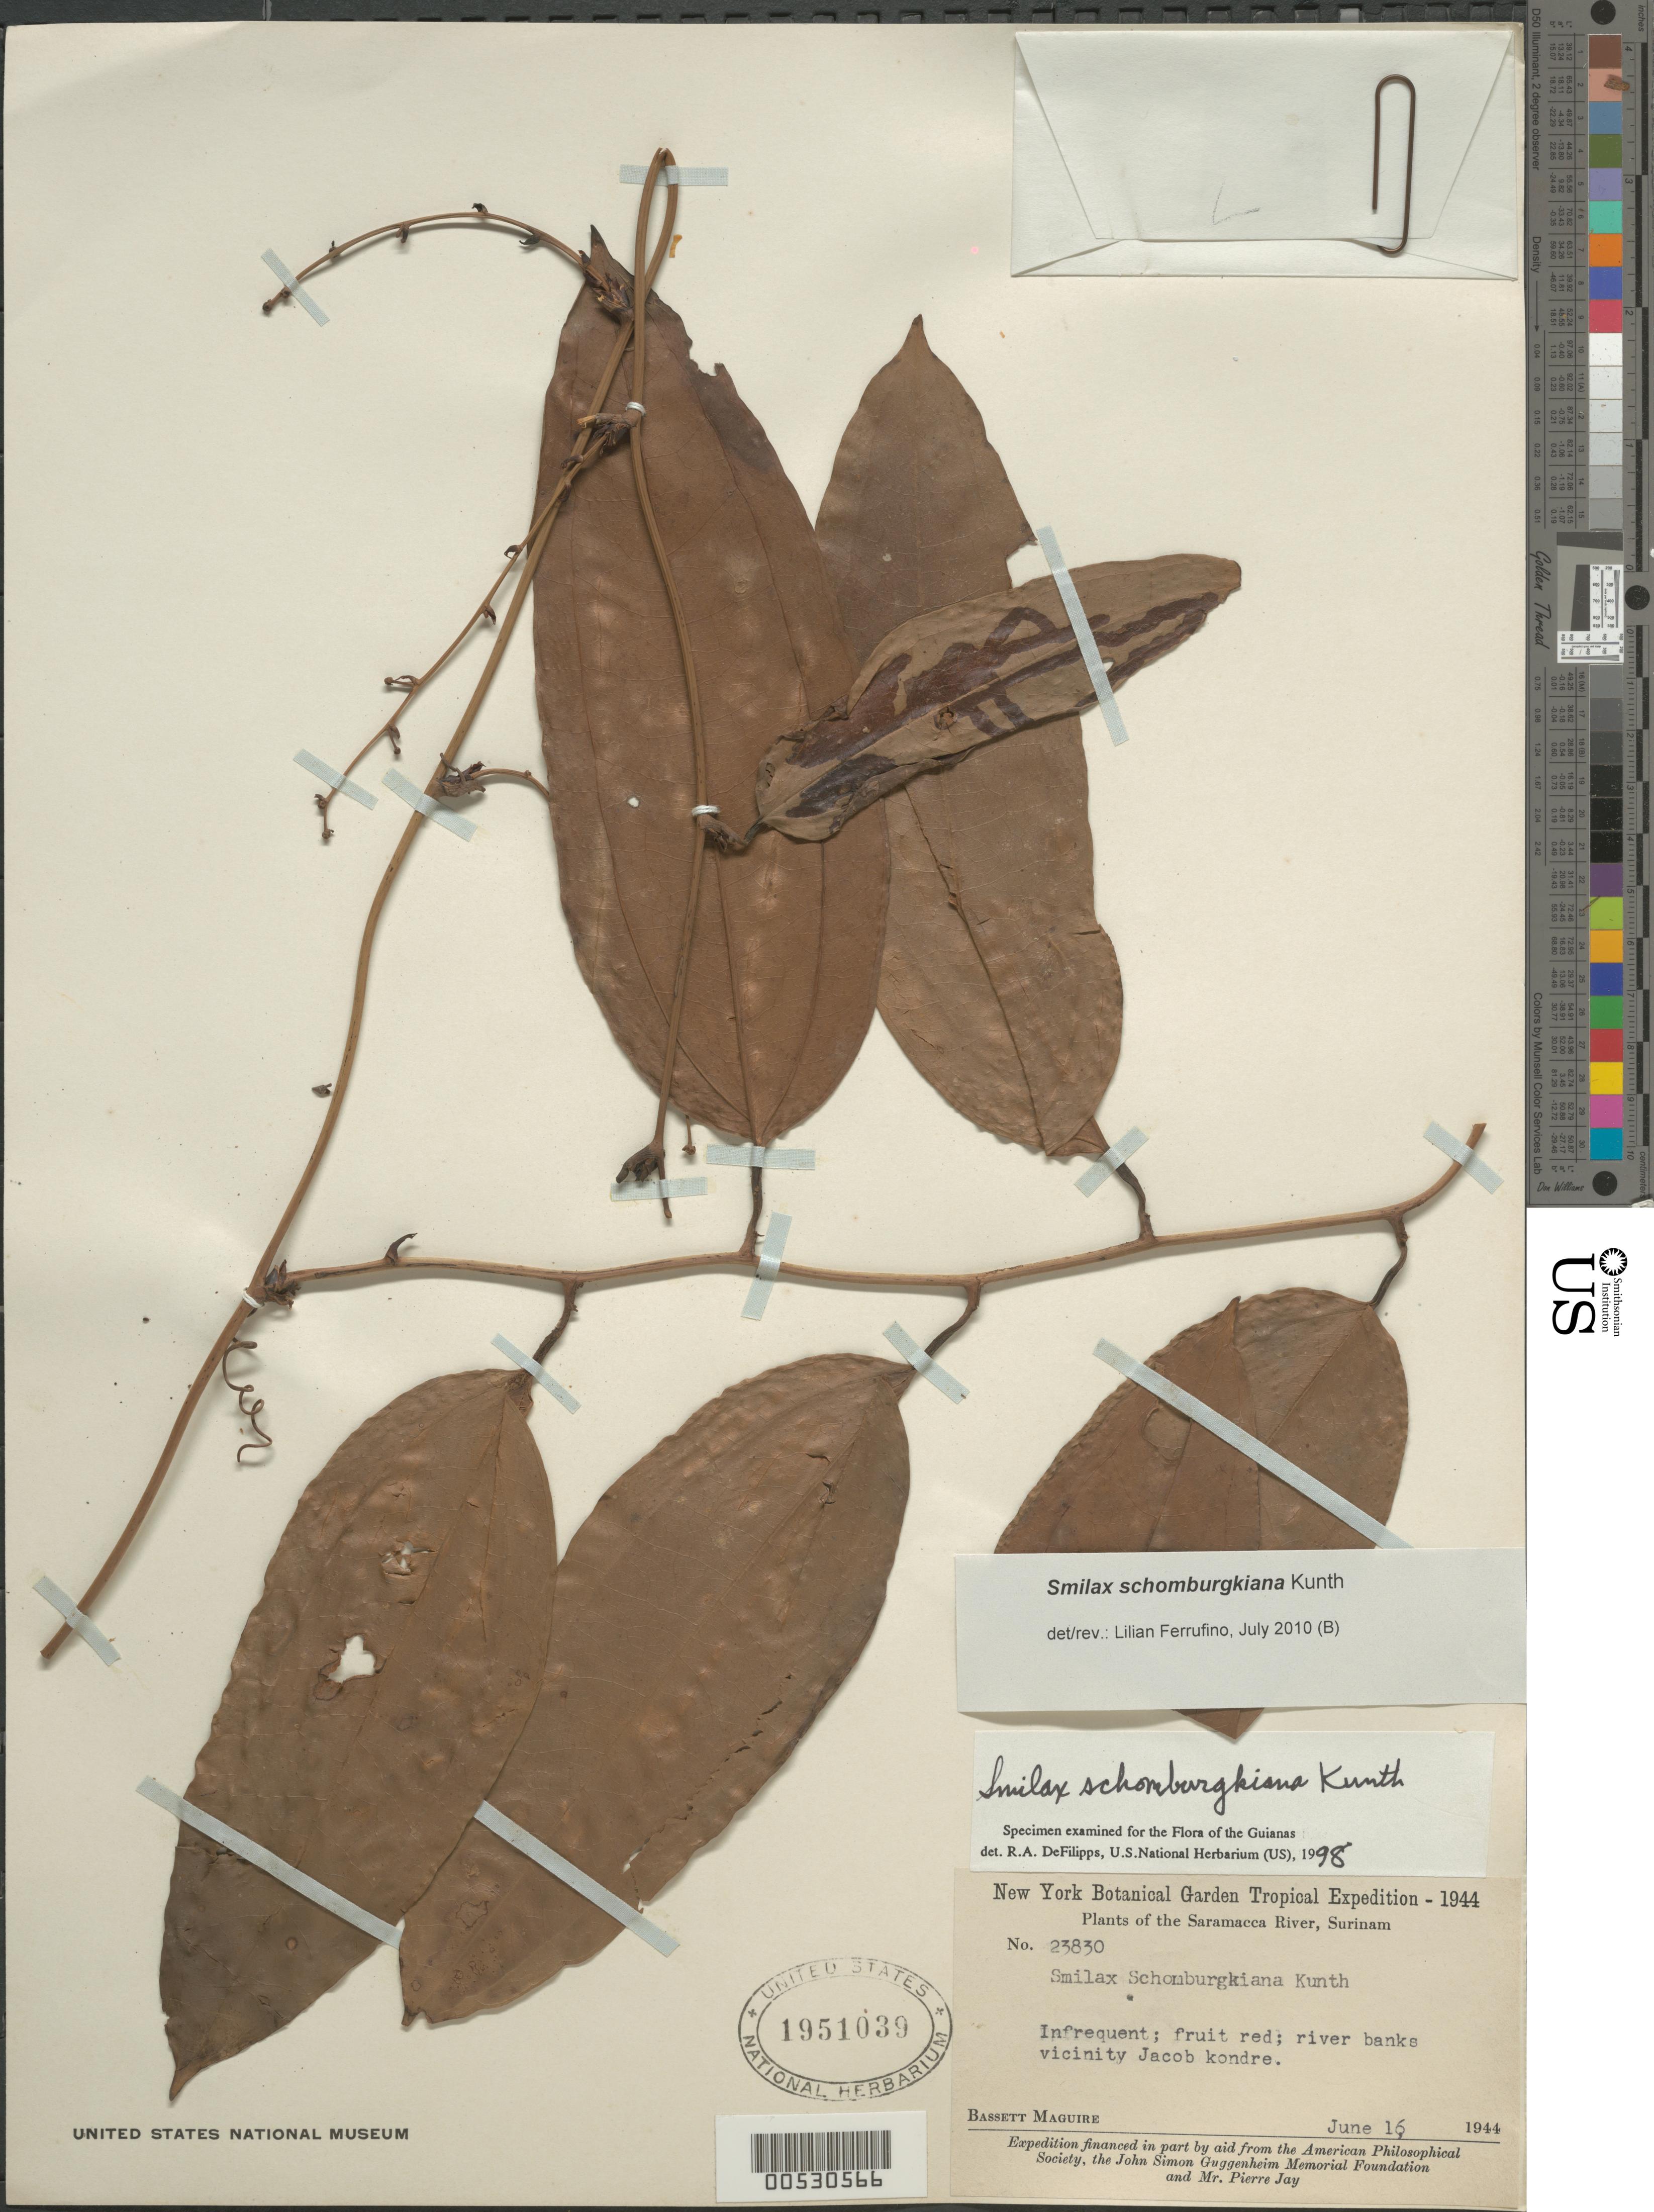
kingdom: Plantae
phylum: Tracheophyta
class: Liliopsida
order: Liliales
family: Smilacaceae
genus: Smilax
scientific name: Smilax schomburgkiana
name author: Kunth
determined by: DeFilipps, R. A.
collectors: B. Maguire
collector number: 23830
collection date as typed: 16-Jun-44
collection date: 1944-06-16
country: Suriname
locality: Jacob Kondre village, Saramacca River headwaters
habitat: River banks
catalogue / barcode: US 1951039